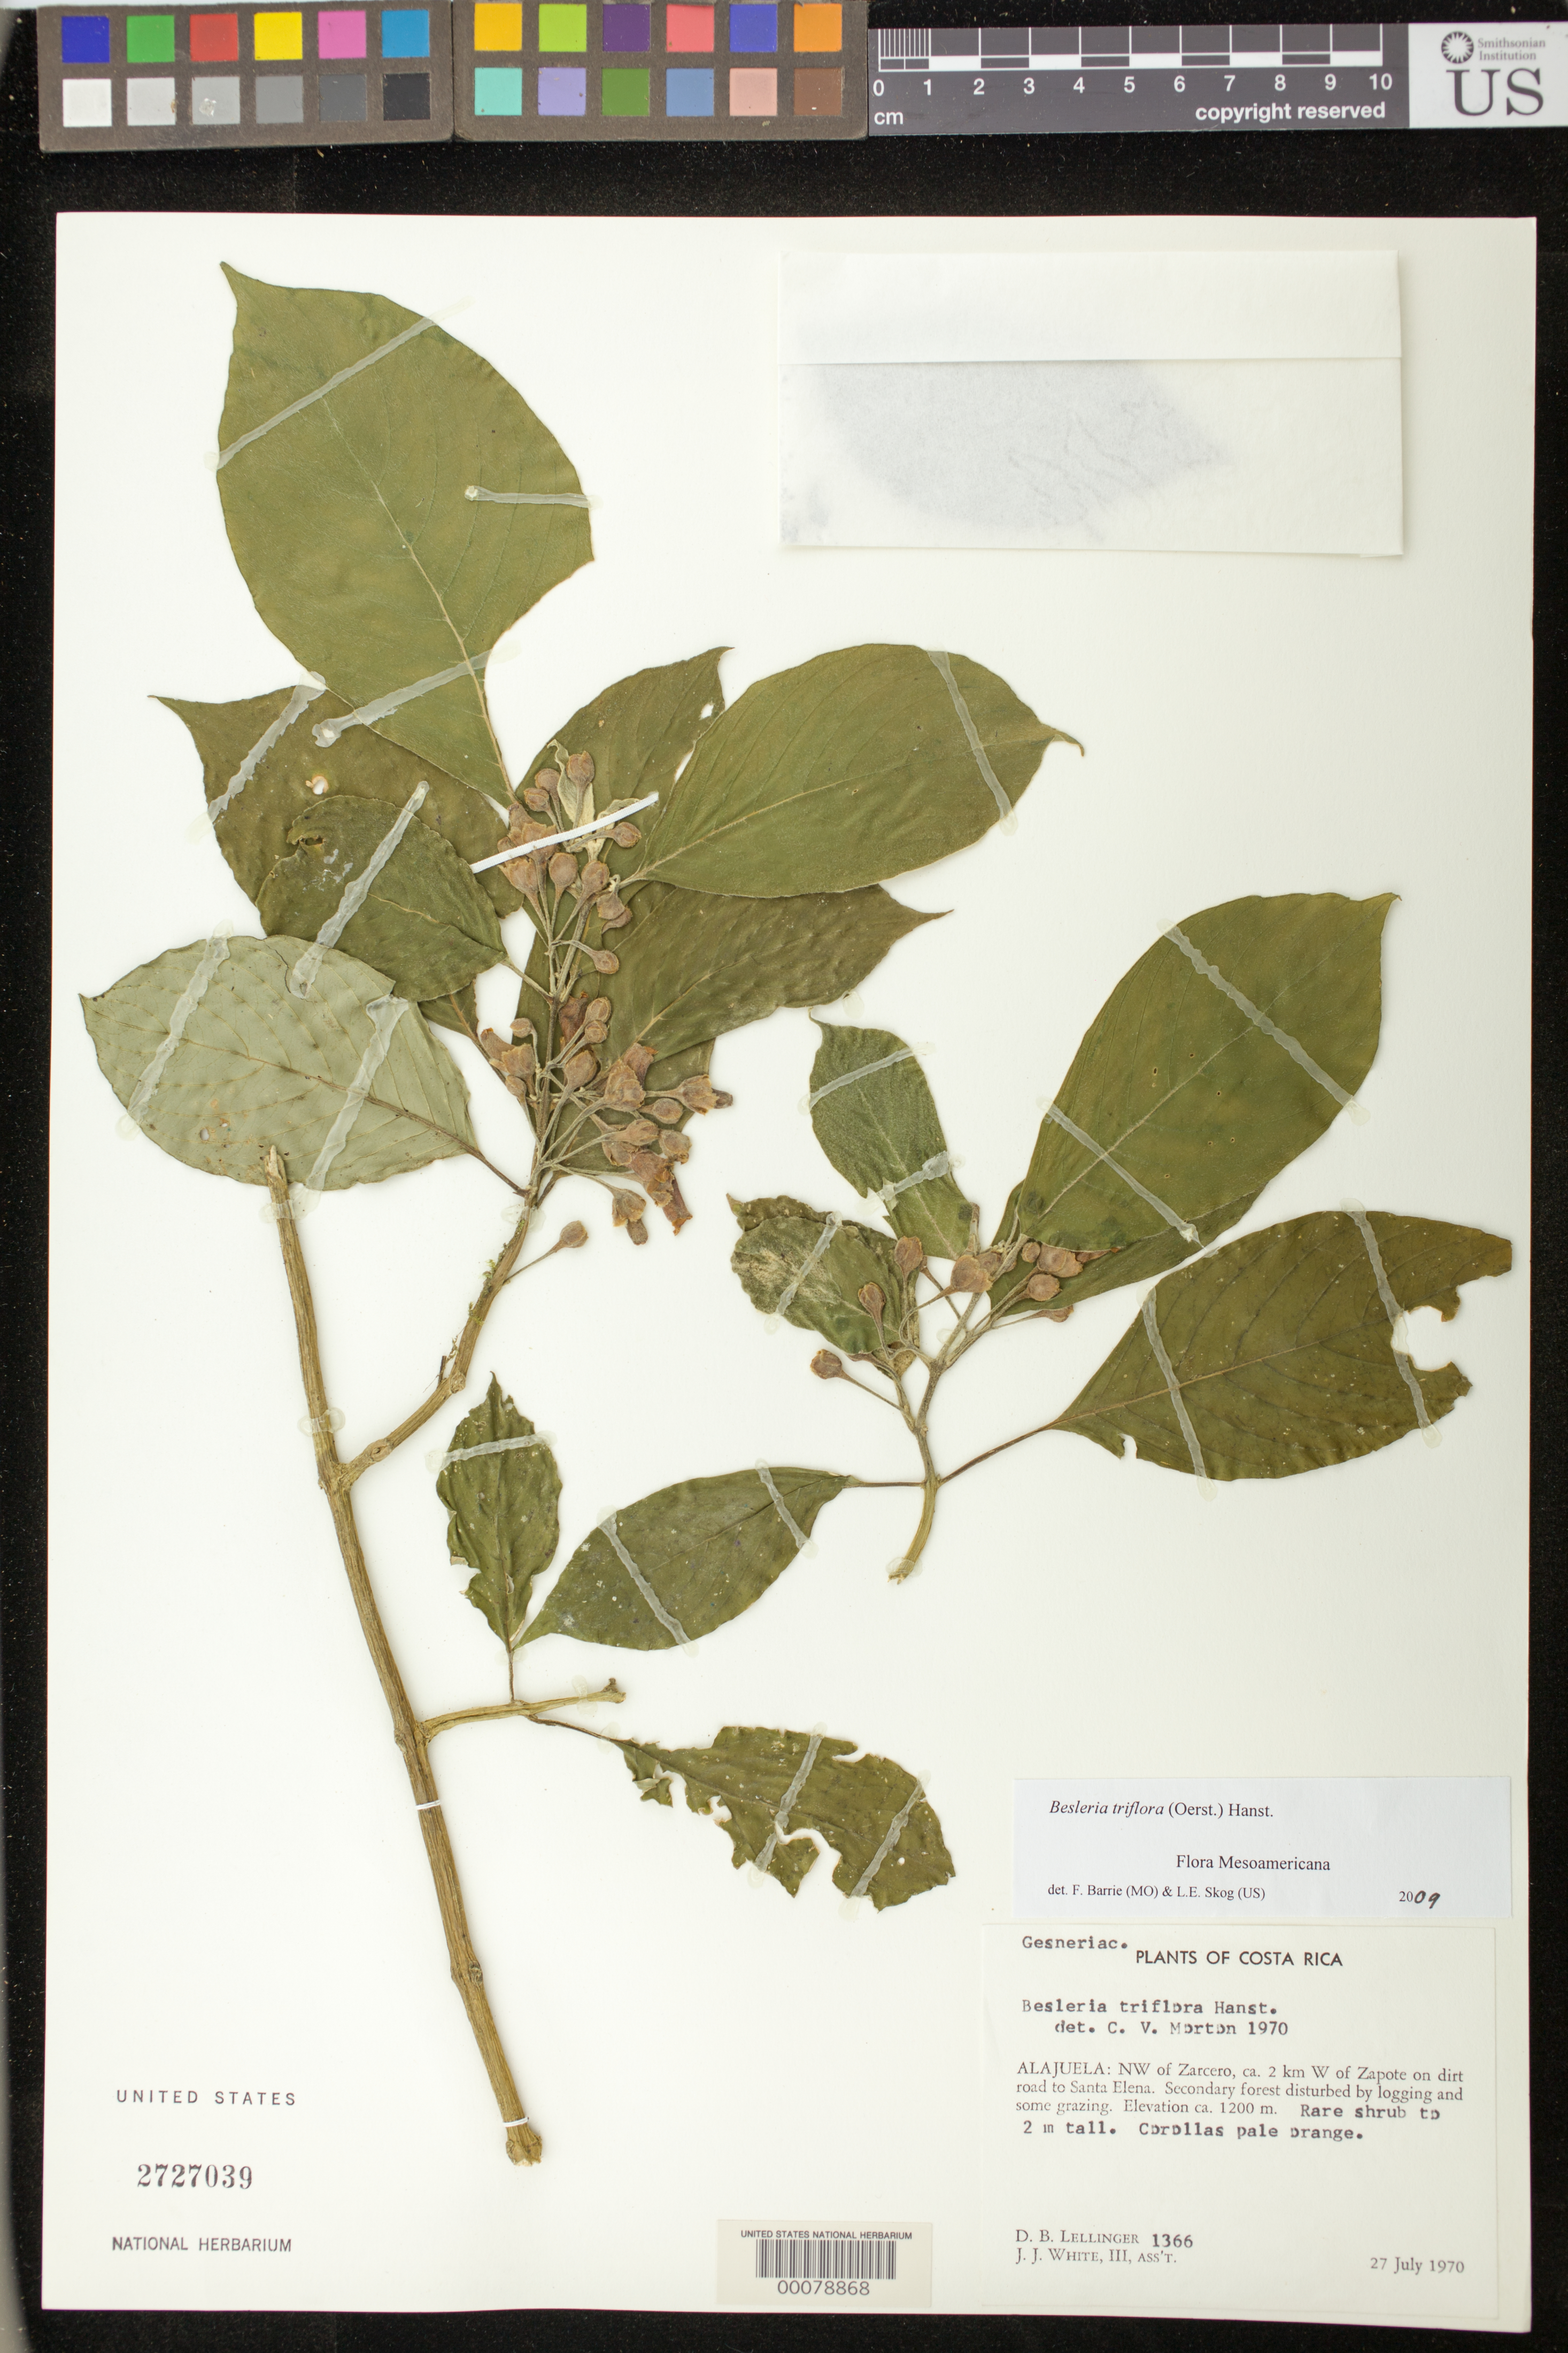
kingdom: Plantae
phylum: Tracheophyta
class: Magnoliopsida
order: Lamiales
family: Gesneriaceae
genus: Besleria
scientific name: Besleria triflora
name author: (Oerst.) Hanst.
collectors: D. B. Lellinger & J. J. White III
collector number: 1366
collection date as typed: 27 Jul 1970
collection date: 1970-07-27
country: Costa Rica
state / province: Alajuela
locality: Nw of Zarcero, about 2 km W of Zapote on dirt rd to Santa Elena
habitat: Secondary forest disturbed by logging and some grazing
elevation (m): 1200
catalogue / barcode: US 2727039